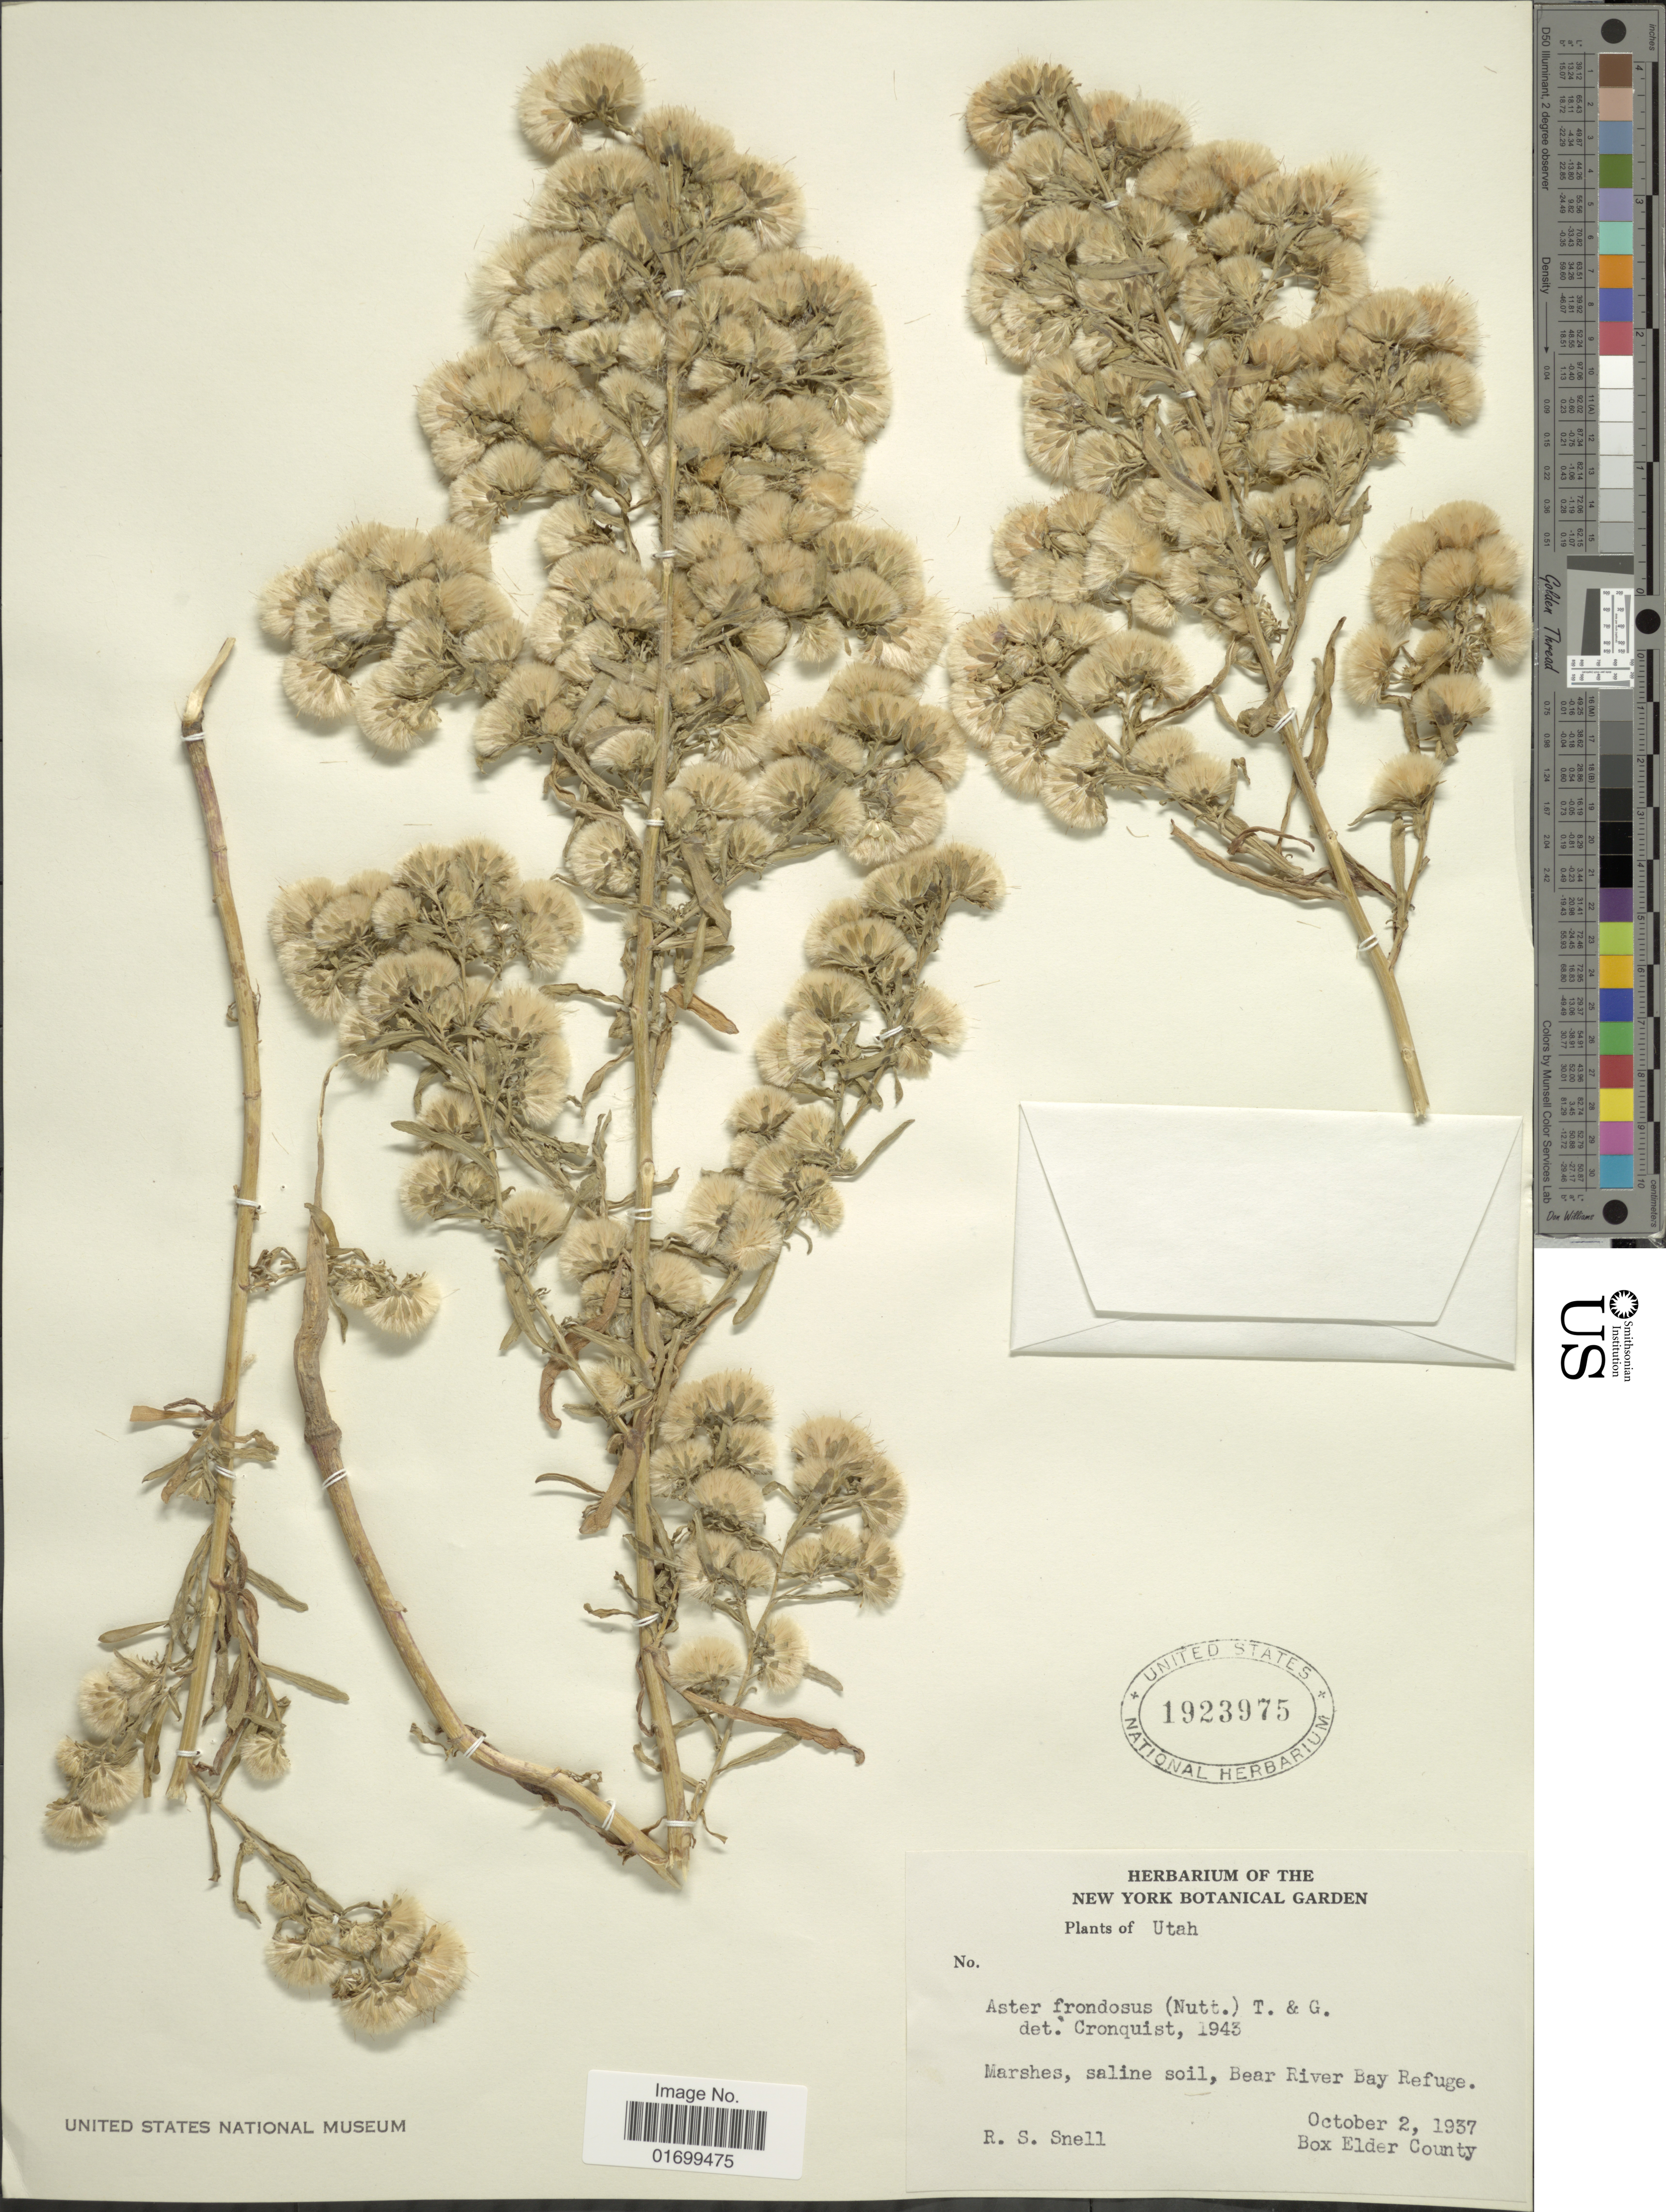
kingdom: Plantae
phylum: Tracheophyta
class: Magnoliopsida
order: Asterales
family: Asteraceae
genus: Symphyotrichum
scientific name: Symphyotrichum frondosum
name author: (Nutt.) G.L. Nesom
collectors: R. Snell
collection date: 1937-10-02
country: United States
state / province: Utah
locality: Marshes, saline soil, Bear River Bay Refuge, Box Elder County.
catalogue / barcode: US 1923975